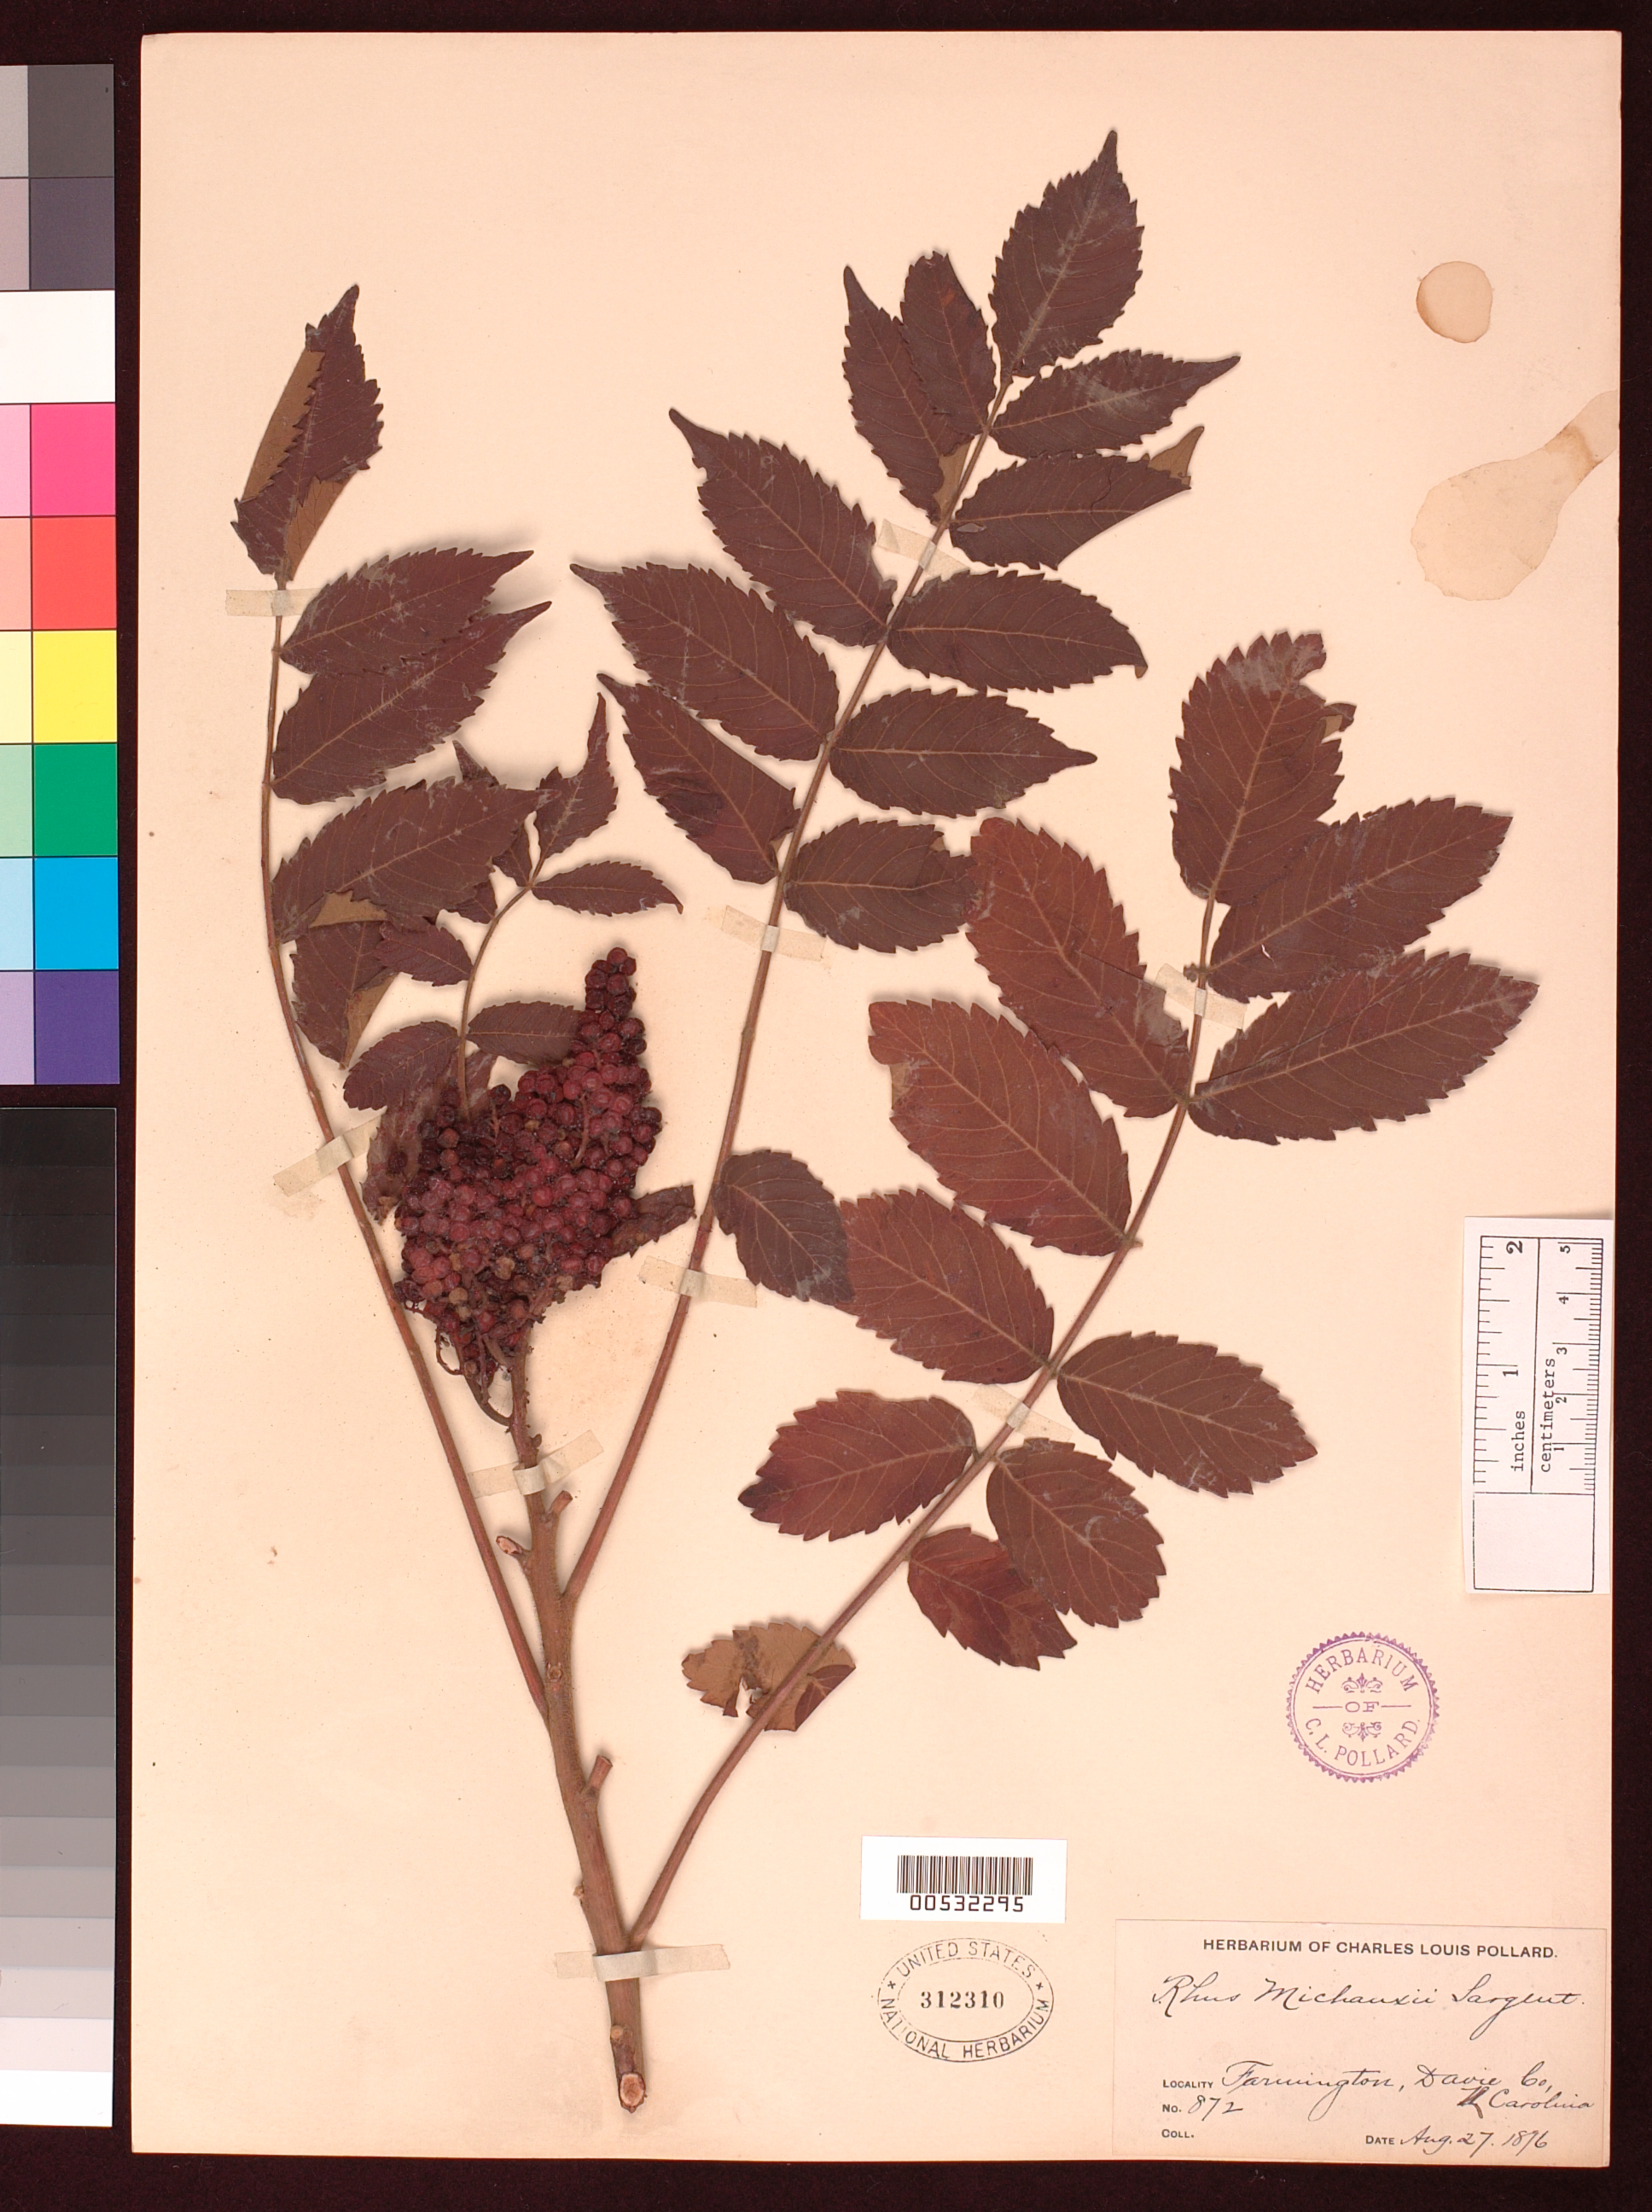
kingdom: Plantae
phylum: Tracheophyta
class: Magnoliopsida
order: Sapindales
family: Anacardiaceae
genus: Rhus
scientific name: Rhus michauxii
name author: Sarg.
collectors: ex herb. C.L. Pollard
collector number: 872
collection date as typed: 27 Aug 1896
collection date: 1896-08-27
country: United States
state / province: North Carolina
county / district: Davine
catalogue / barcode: US 312310